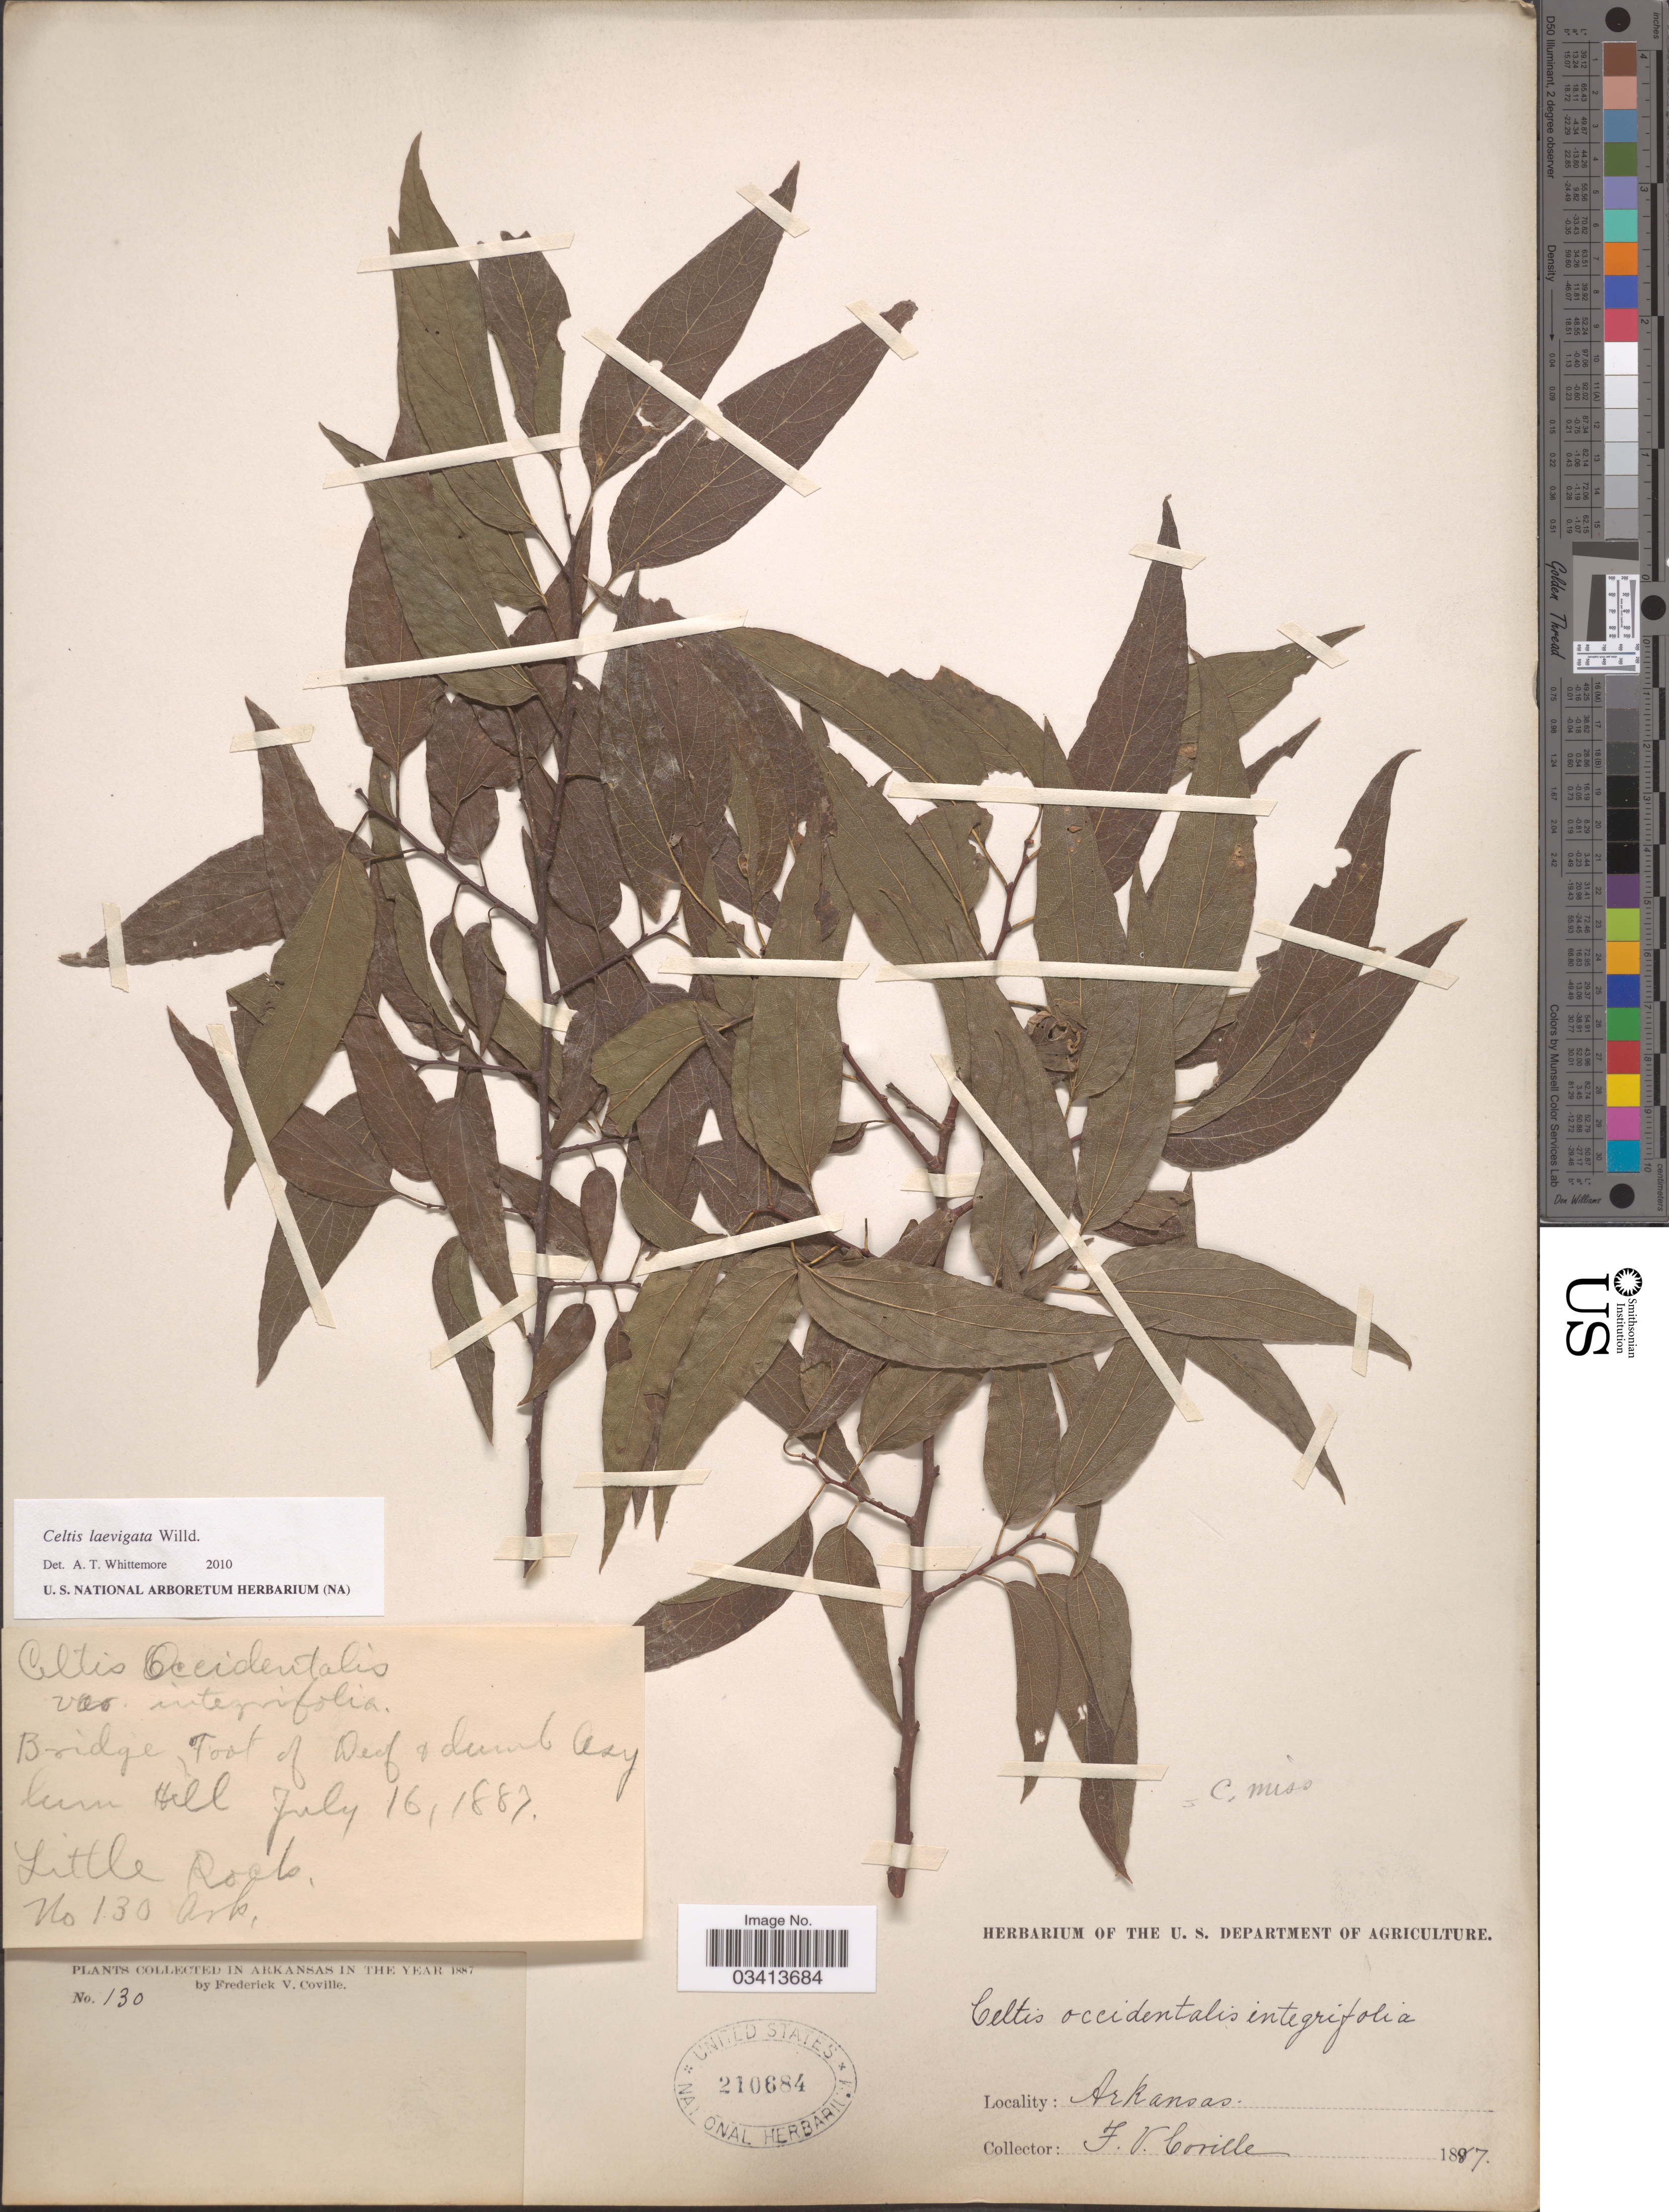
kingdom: Plantae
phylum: Tracheophyta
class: Magnoliopsida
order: Rosales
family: Cannabaceae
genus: Celtis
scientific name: Celtis laevigata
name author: Willd.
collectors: F. V. Coville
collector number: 130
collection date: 1887-07-16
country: United States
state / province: Arkansas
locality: Bridge, foot of Deaf & dumb asylum Hill. Little Rock.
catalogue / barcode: US 210684